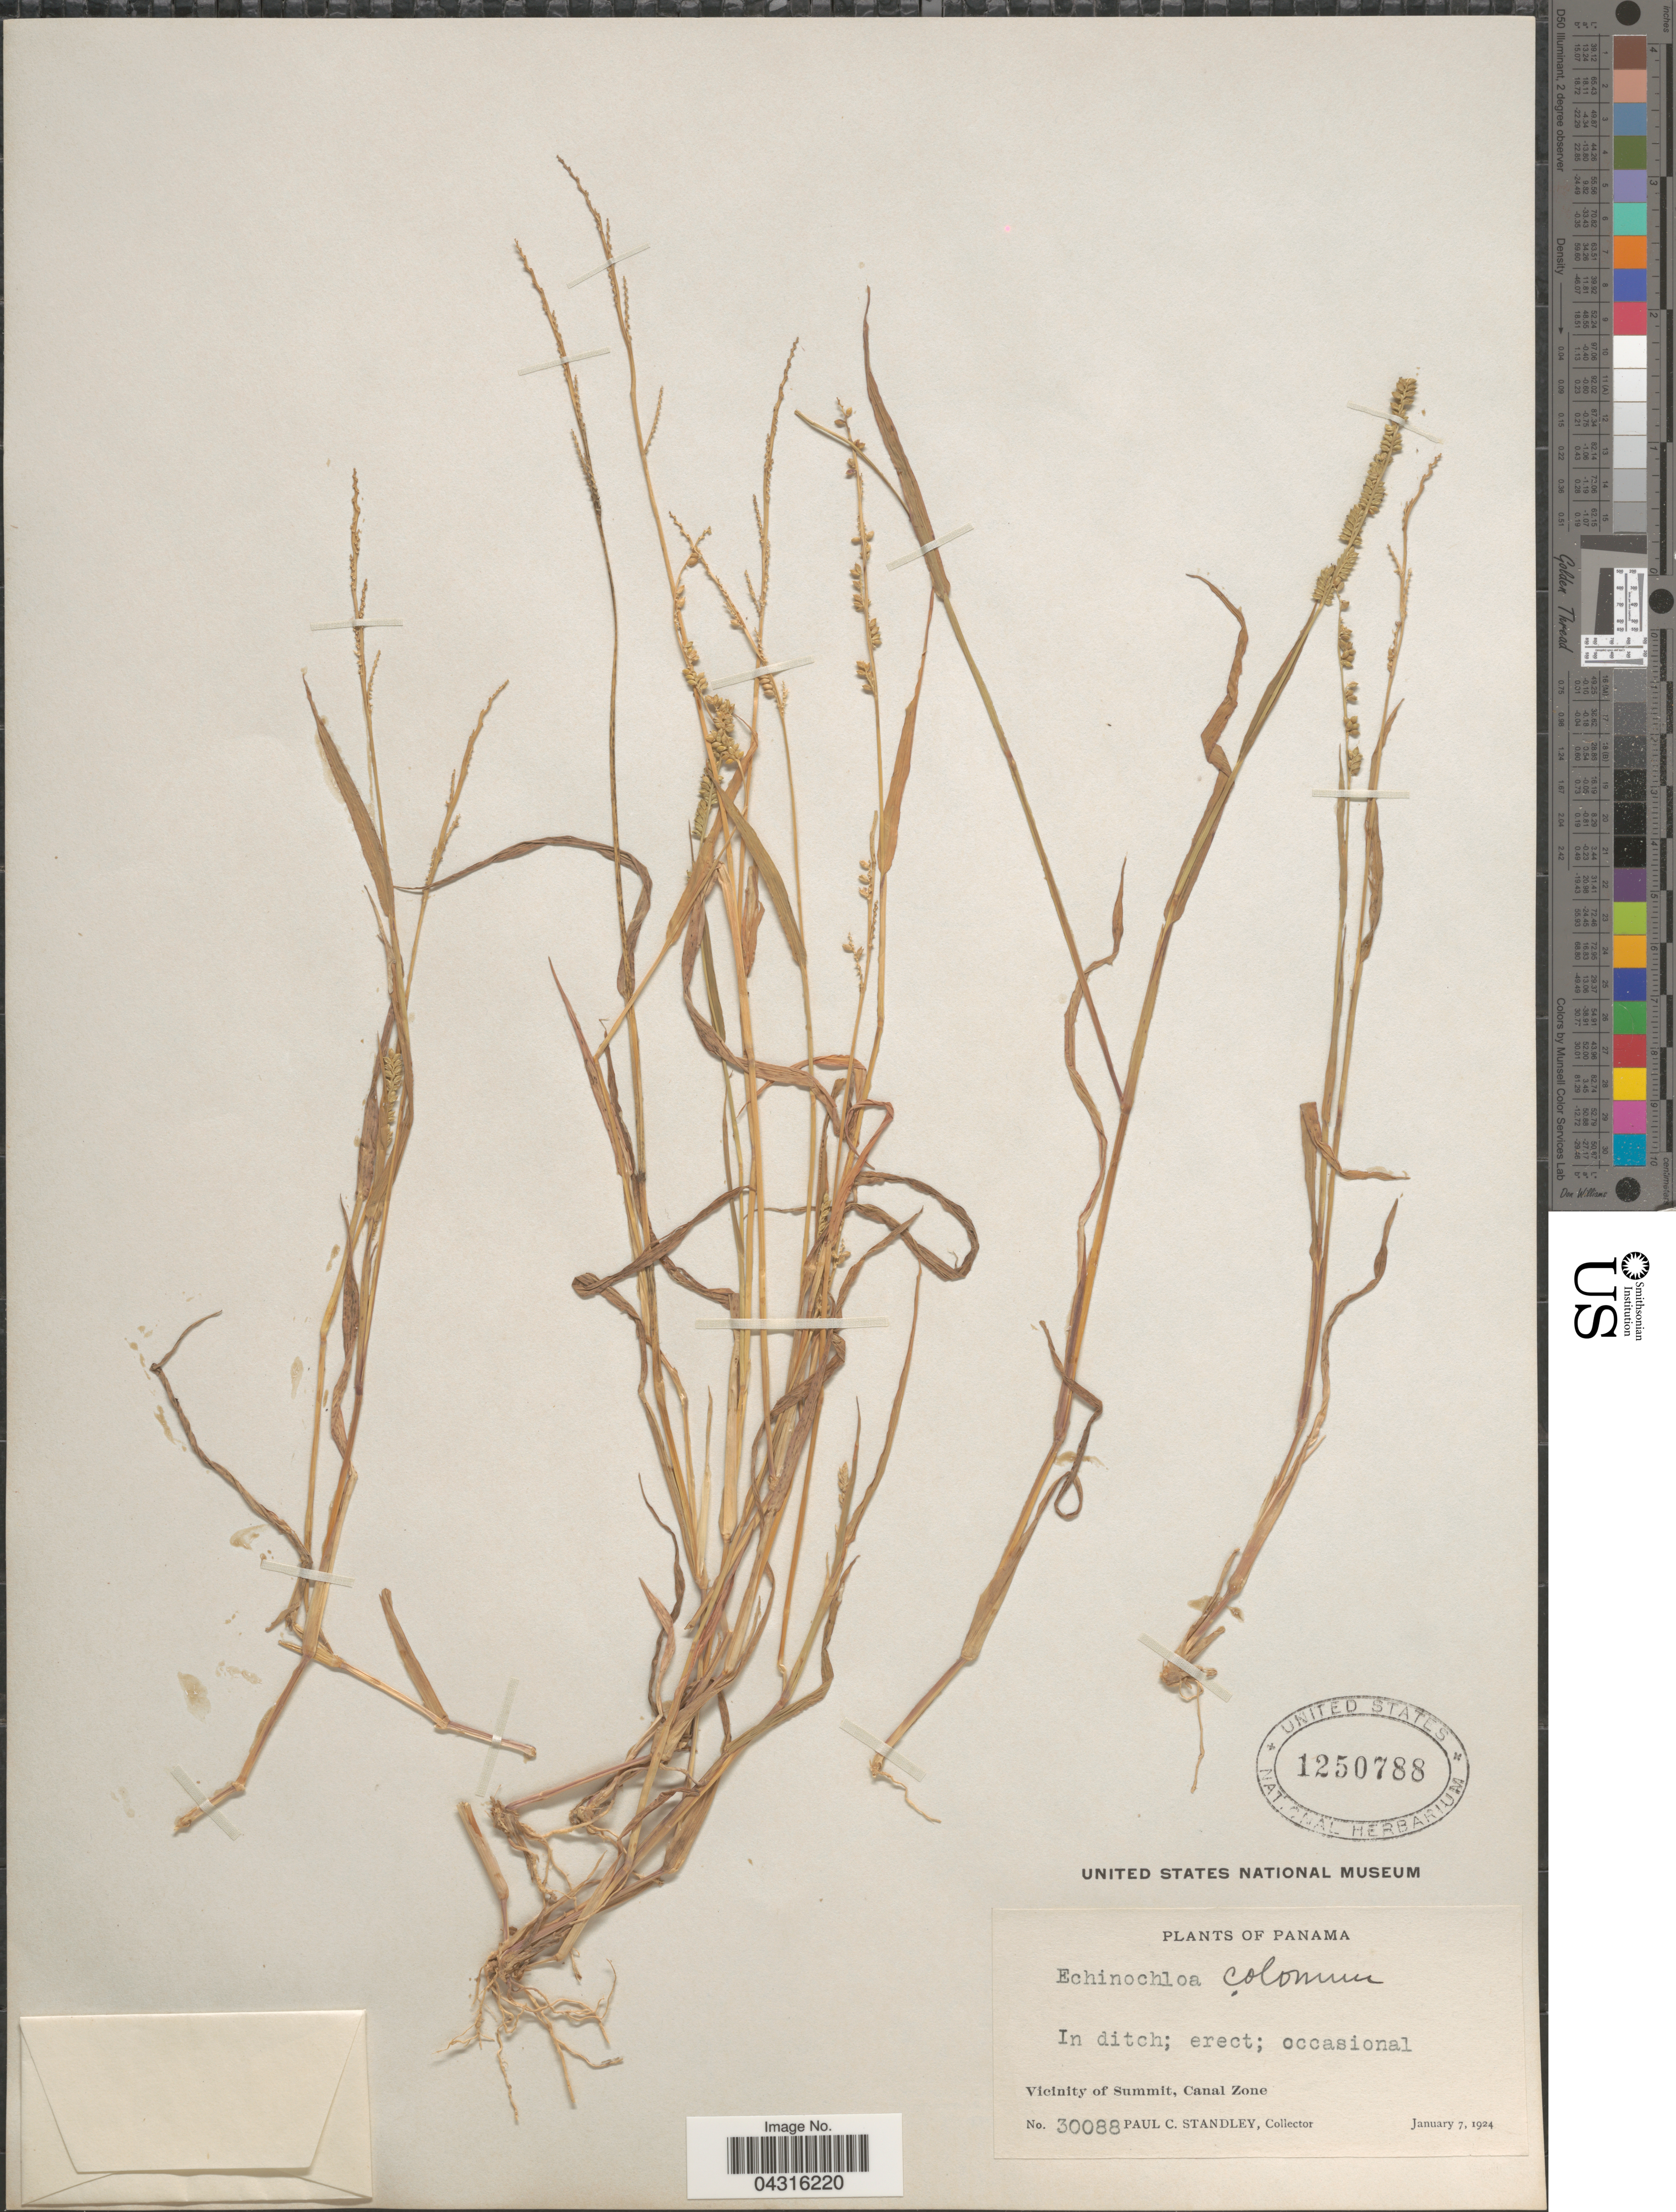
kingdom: Plantae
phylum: Tracheophyta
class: Liliopsida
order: Poales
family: Poaceae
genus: Echinochloa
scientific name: Echinochloa colona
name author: (L.) Link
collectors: P. C. Standley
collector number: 30088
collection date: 1924-01-07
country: Panama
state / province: Colón / Panamá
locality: In ditch; occasional. Vicinity of Summit, Canal Zone.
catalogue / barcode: US 1250788